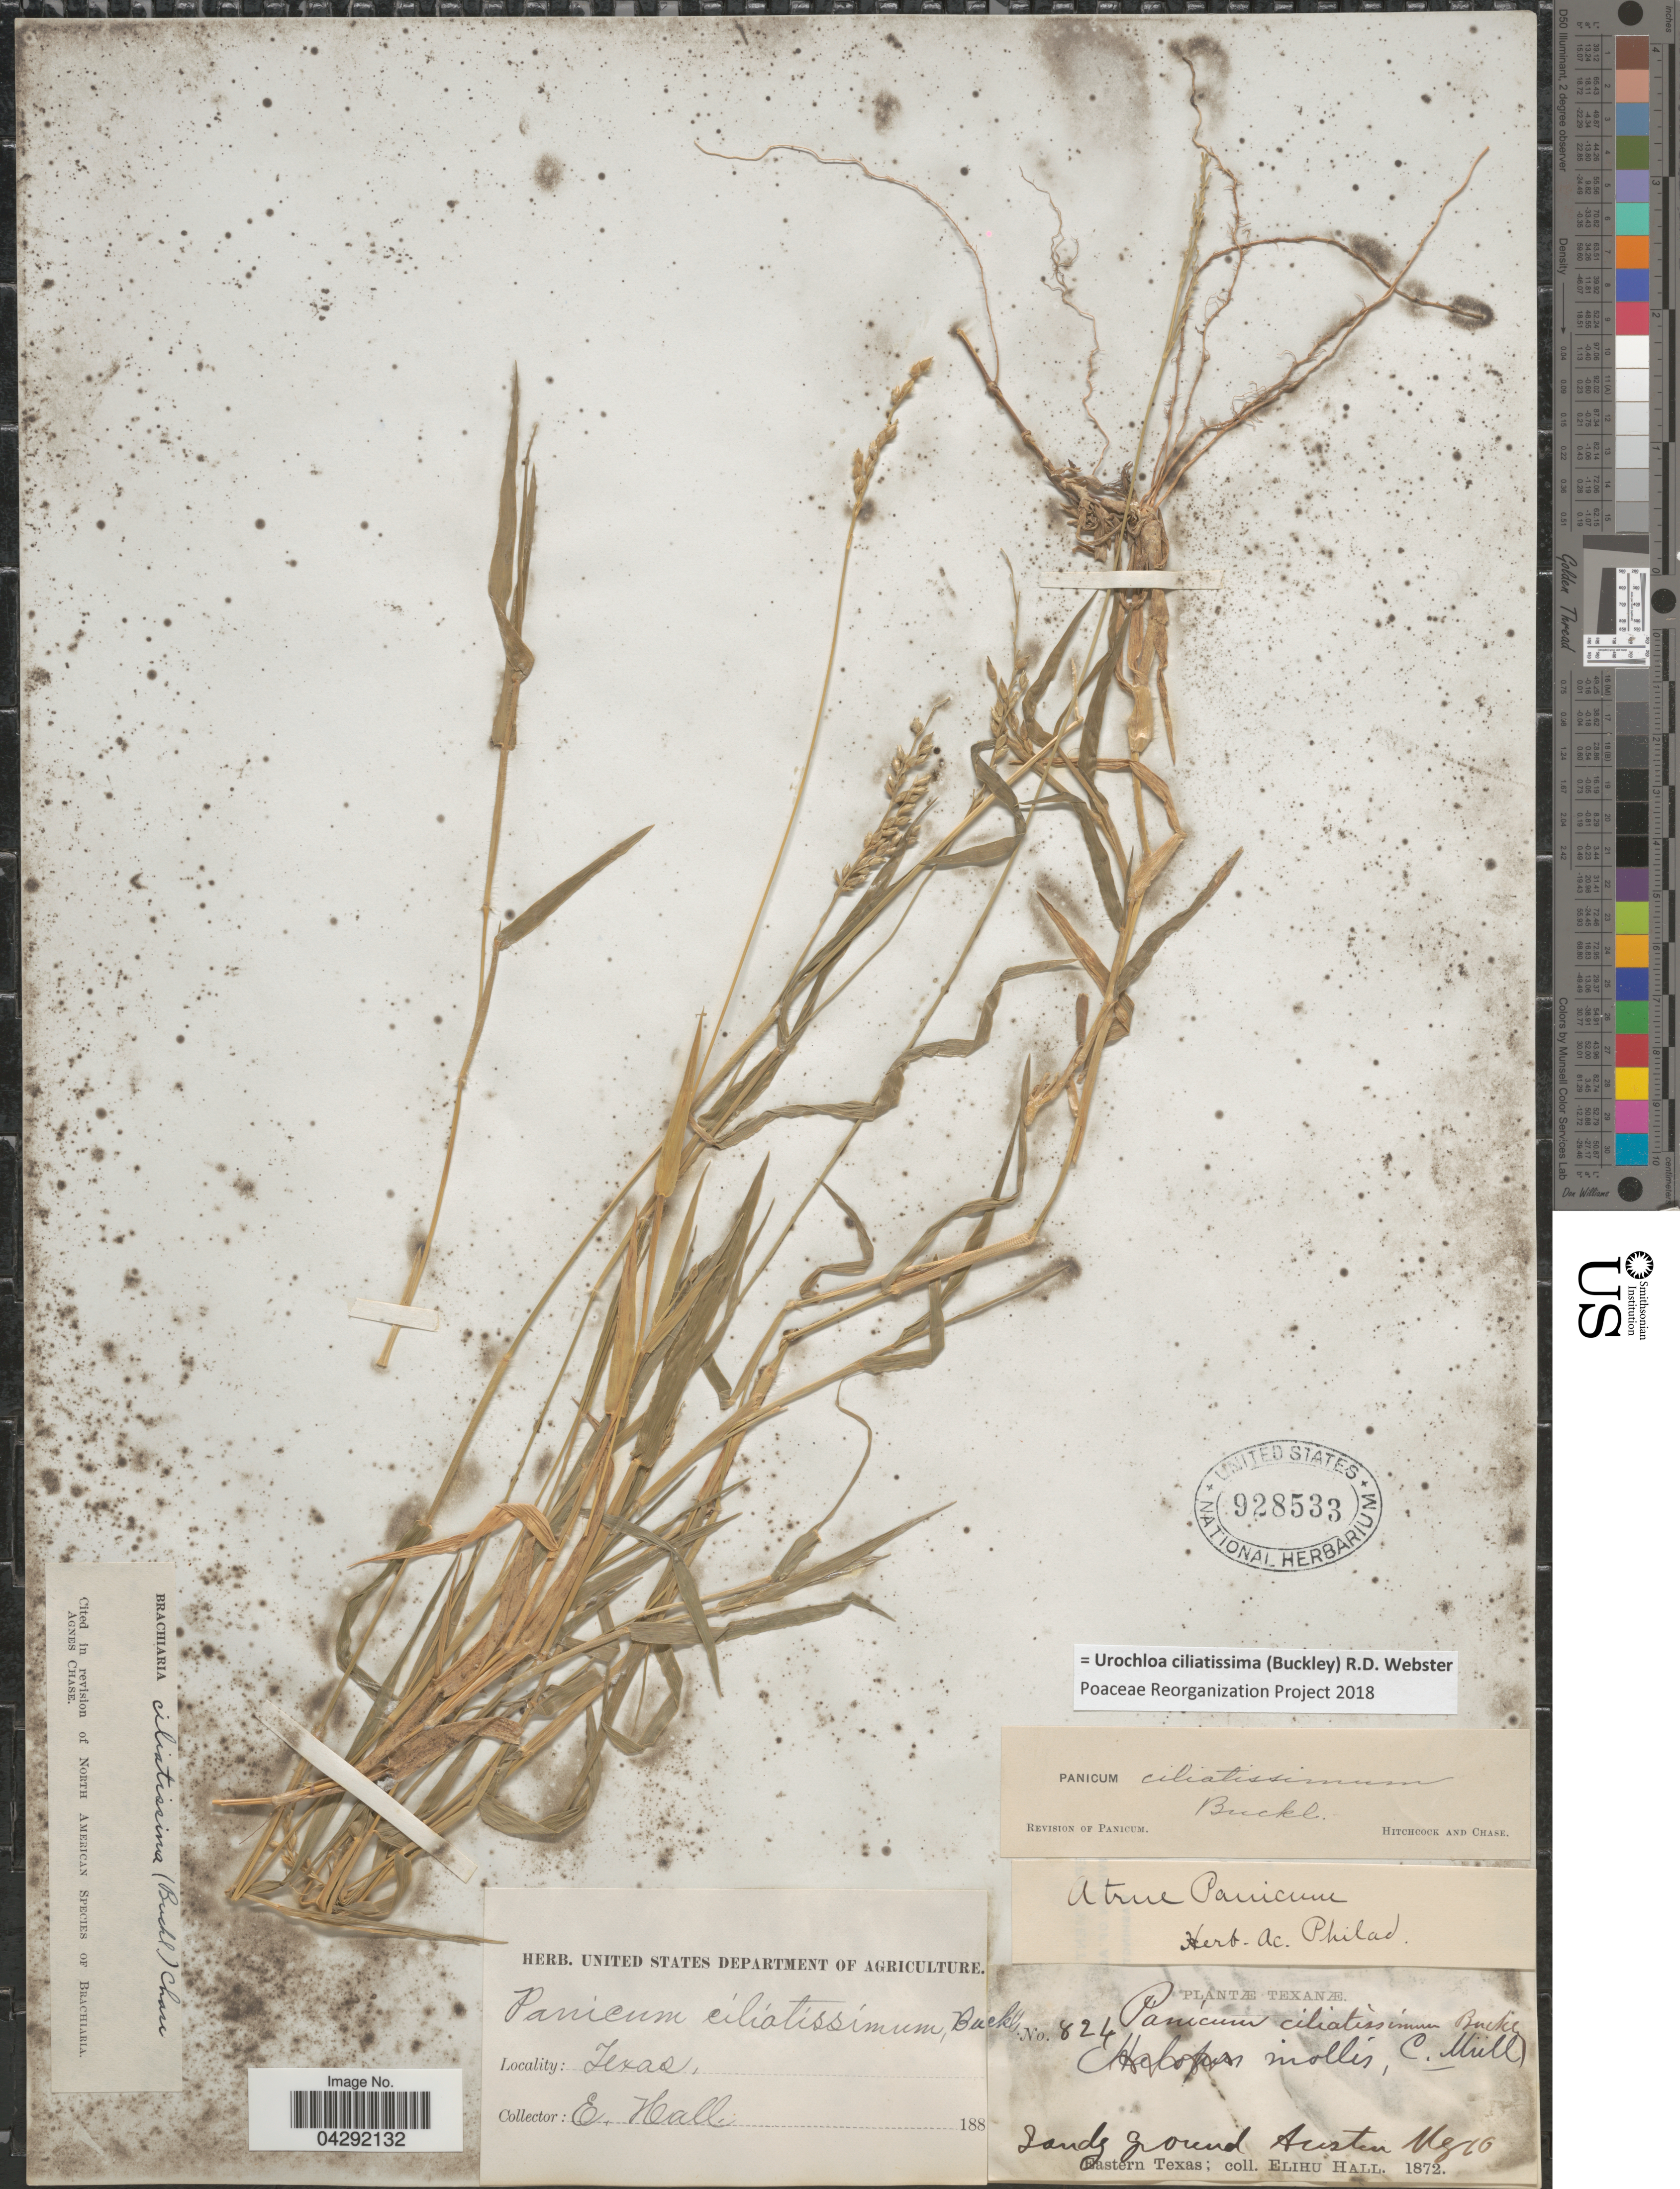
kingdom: Plantae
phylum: Tracheophyta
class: Liliopsida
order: Poales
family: Poaceae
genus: Urochloa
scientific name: Urochloa ciliatissima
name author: (Buckley) R.D. Webster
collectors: E. Hall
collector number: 824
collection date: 1872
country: United States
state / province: Texas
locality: Sandy ground Austin. Eastern Texas.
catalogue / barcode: US 928533